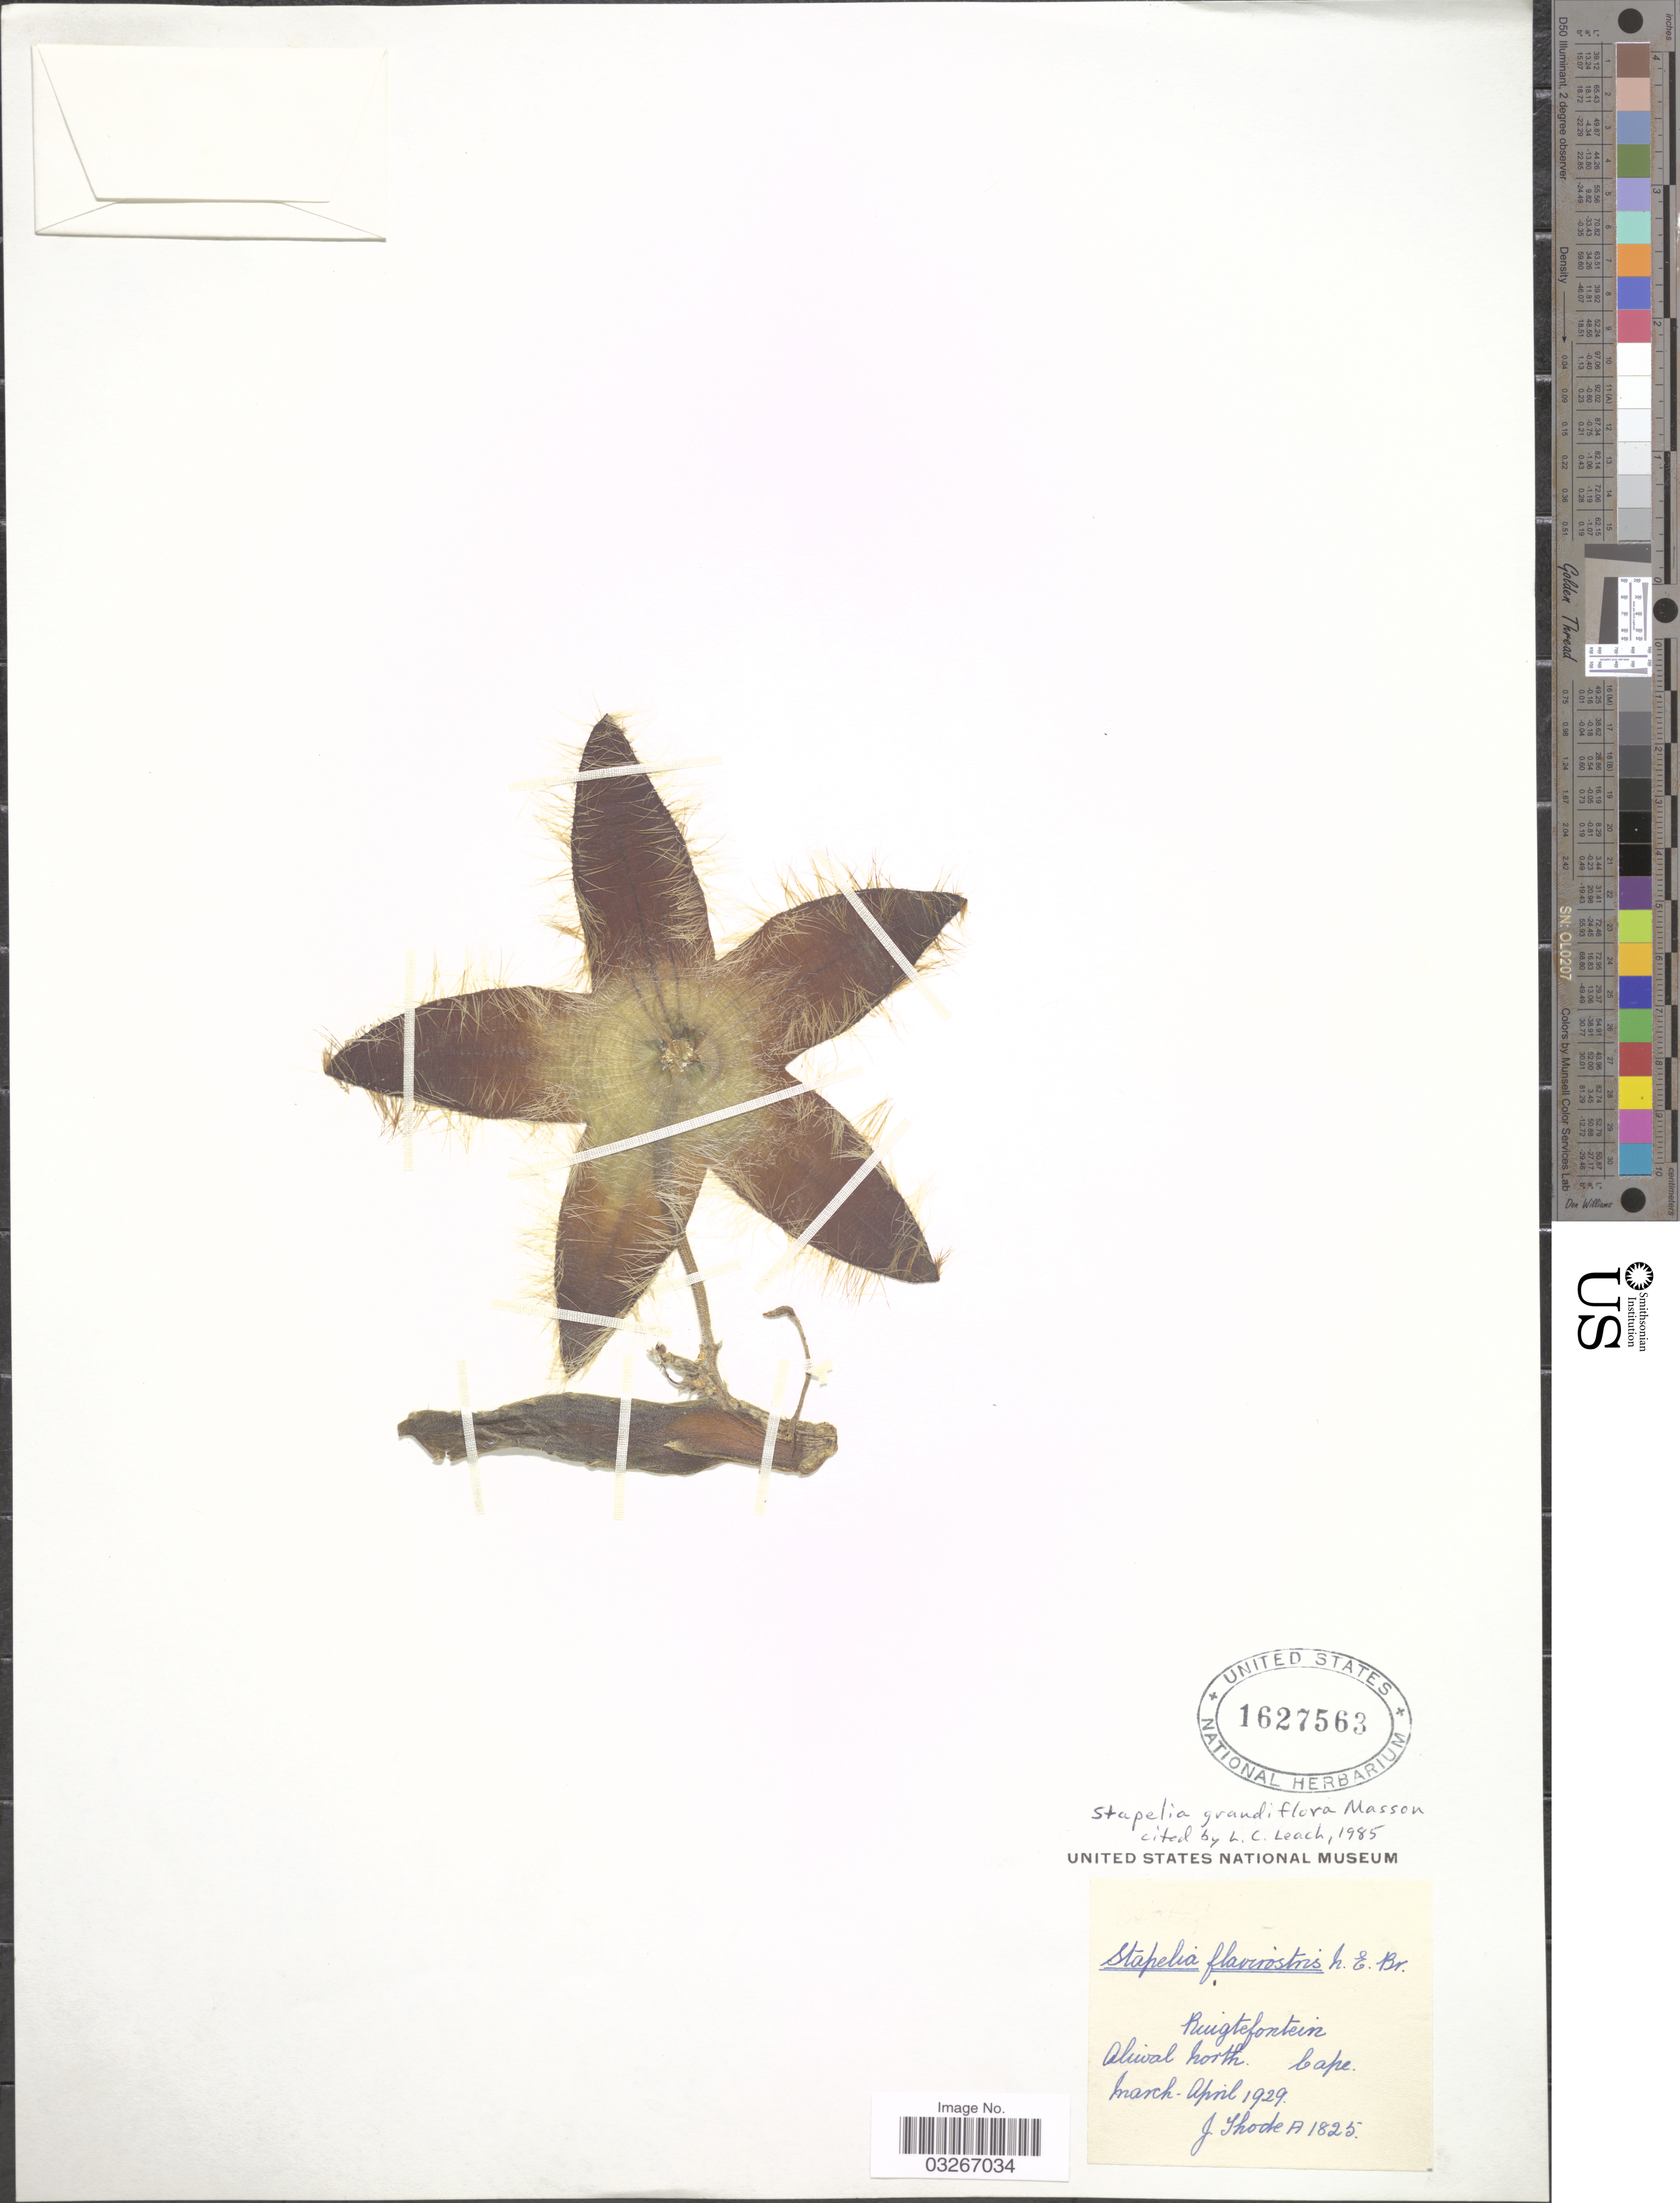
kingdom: Plantae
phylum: Tracheophyta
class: Magnoliopsida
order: Gentianales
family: Apocynaceae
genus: Stapelia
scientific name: Stapelia grandiflora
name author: Masson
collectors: J. Thode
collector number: A1825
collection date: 1929-03/1929-04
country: South Africa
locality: Aliwal North. Cape.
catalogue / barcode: US 1627563